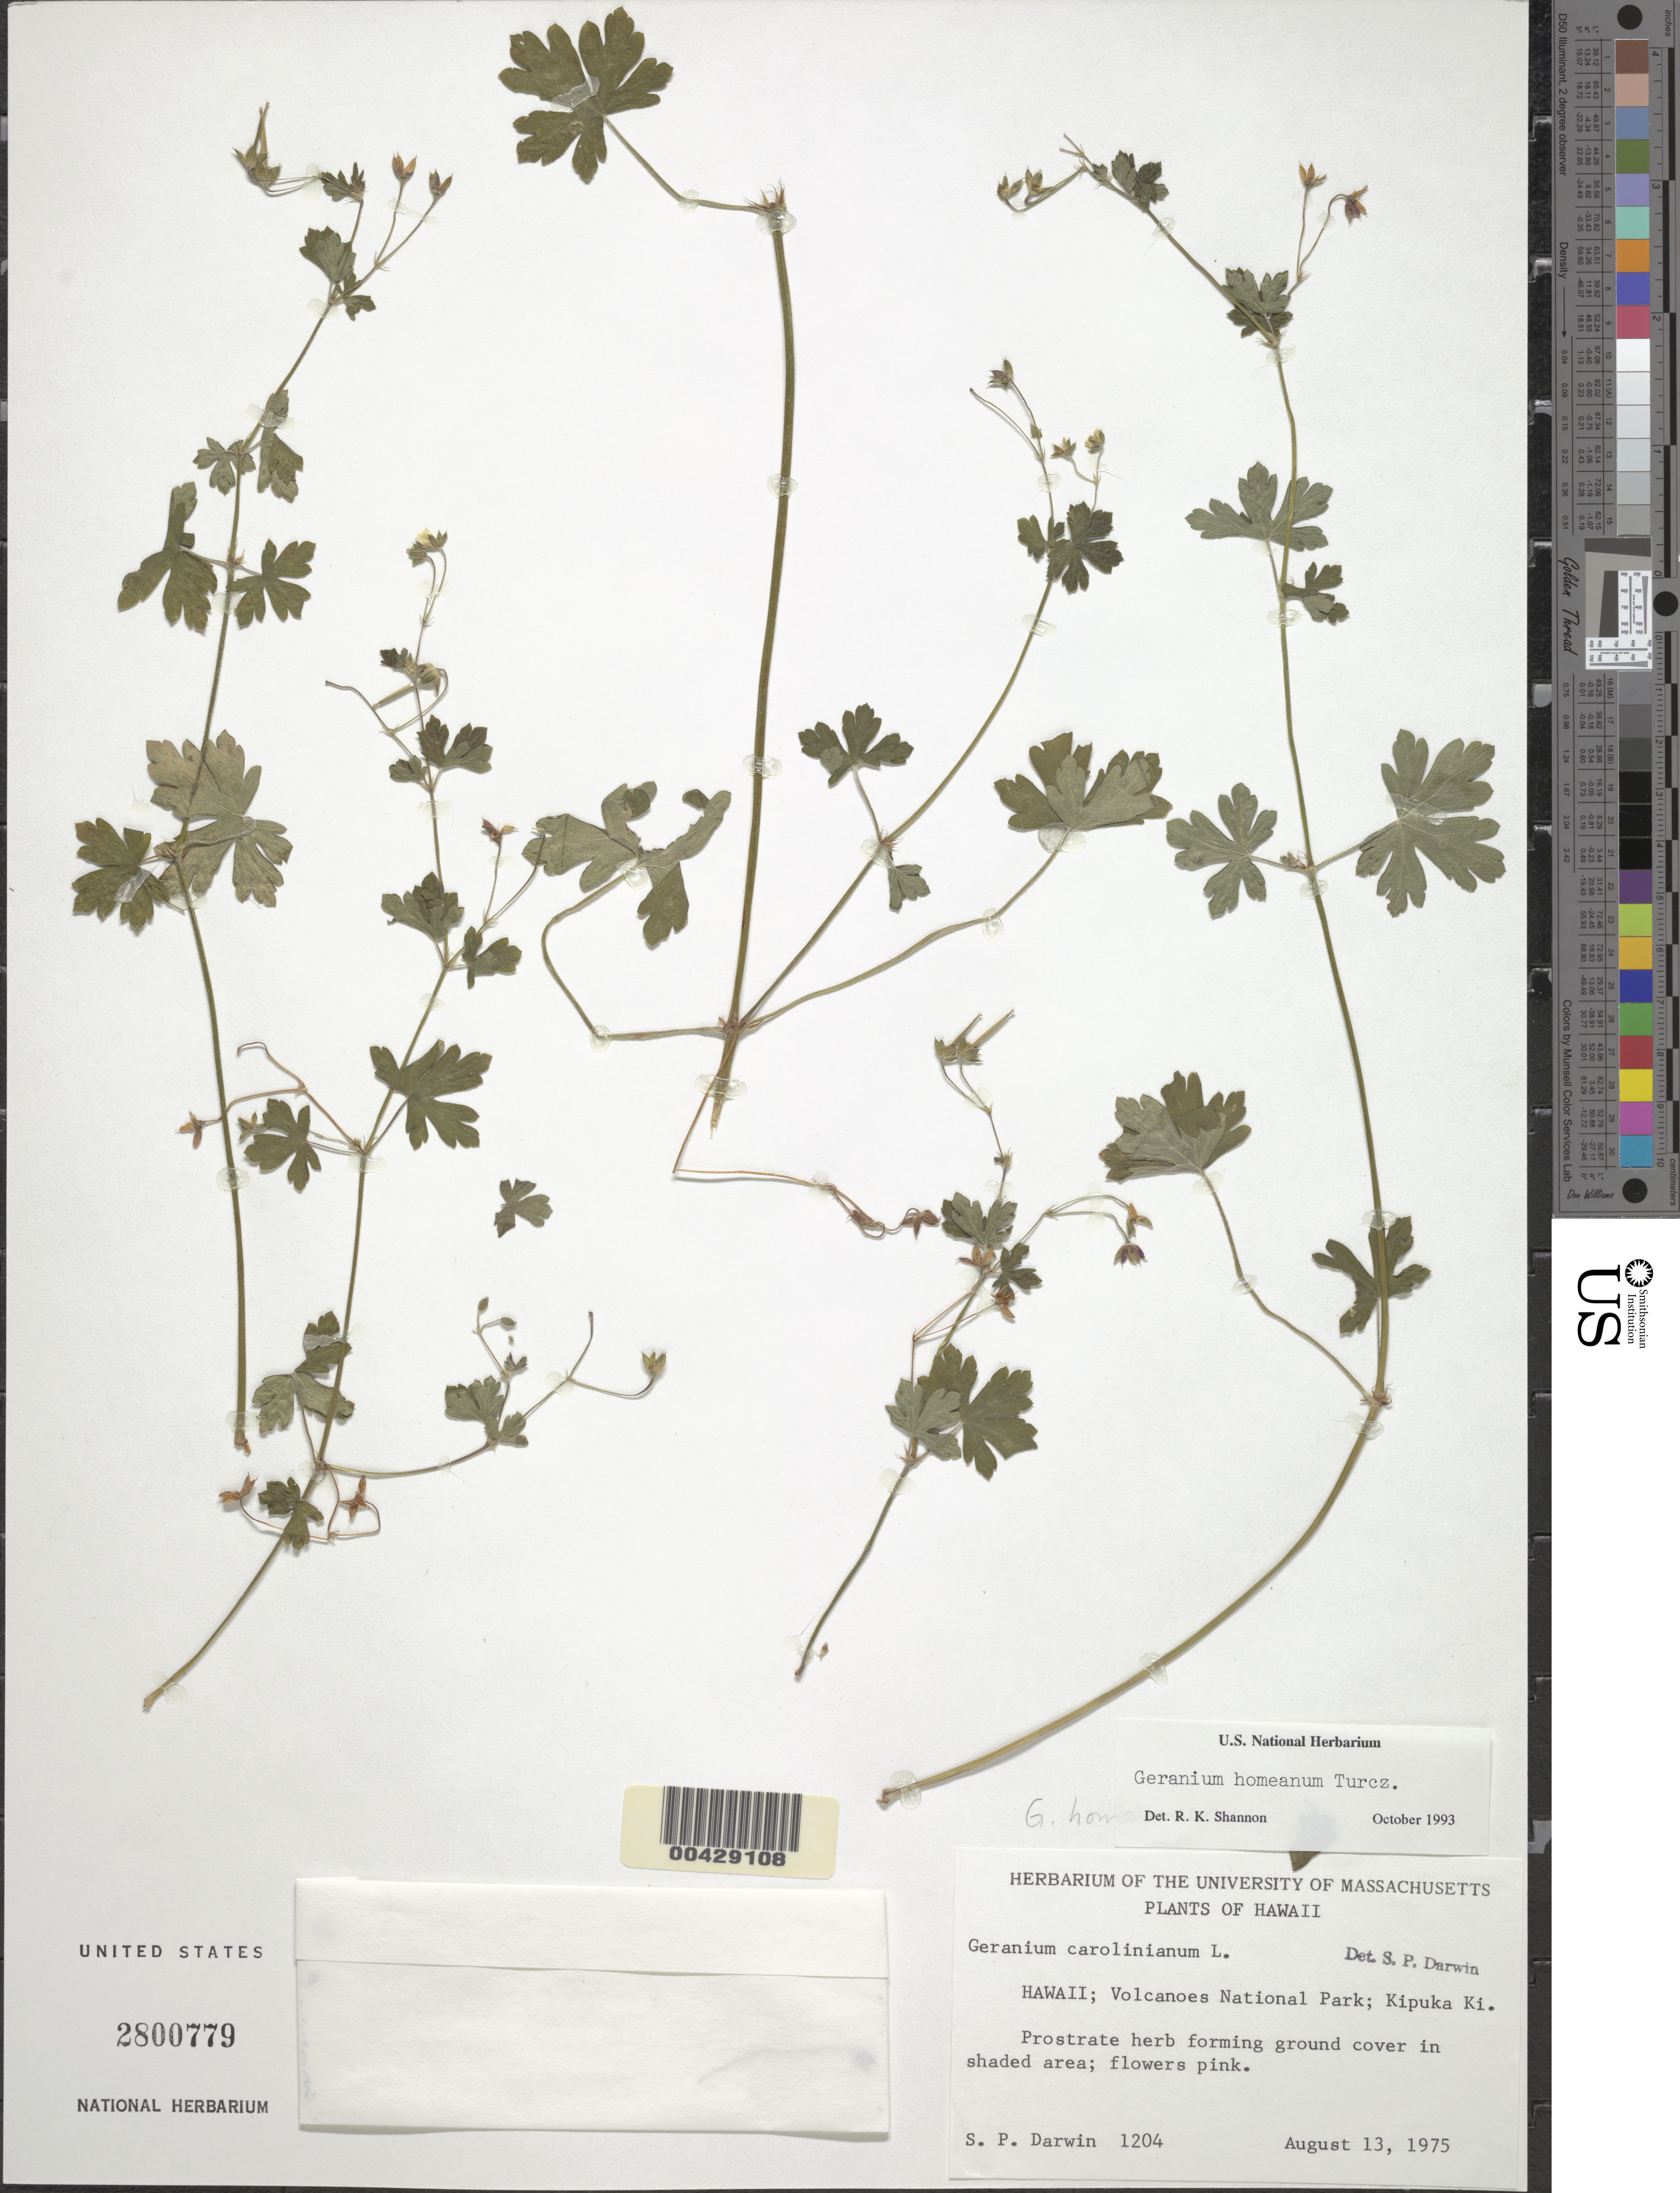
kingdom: Plantae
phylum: Tracheophyta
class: Magnoliopsida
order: Geraniales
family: Geraniaceae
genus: Geranium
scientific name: Geranium homeanum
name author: Turcz.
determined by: Shannon, R. K., (UNITED STATES)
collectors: S. P. Darwin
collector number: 1204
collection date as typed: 13 Aug 1975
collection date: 1975-08-13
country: United States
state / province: Hawaii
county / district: Hawaii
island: Hawaii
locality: Volcanoes National Park, Kipuka Ki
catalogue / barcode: US 2080779